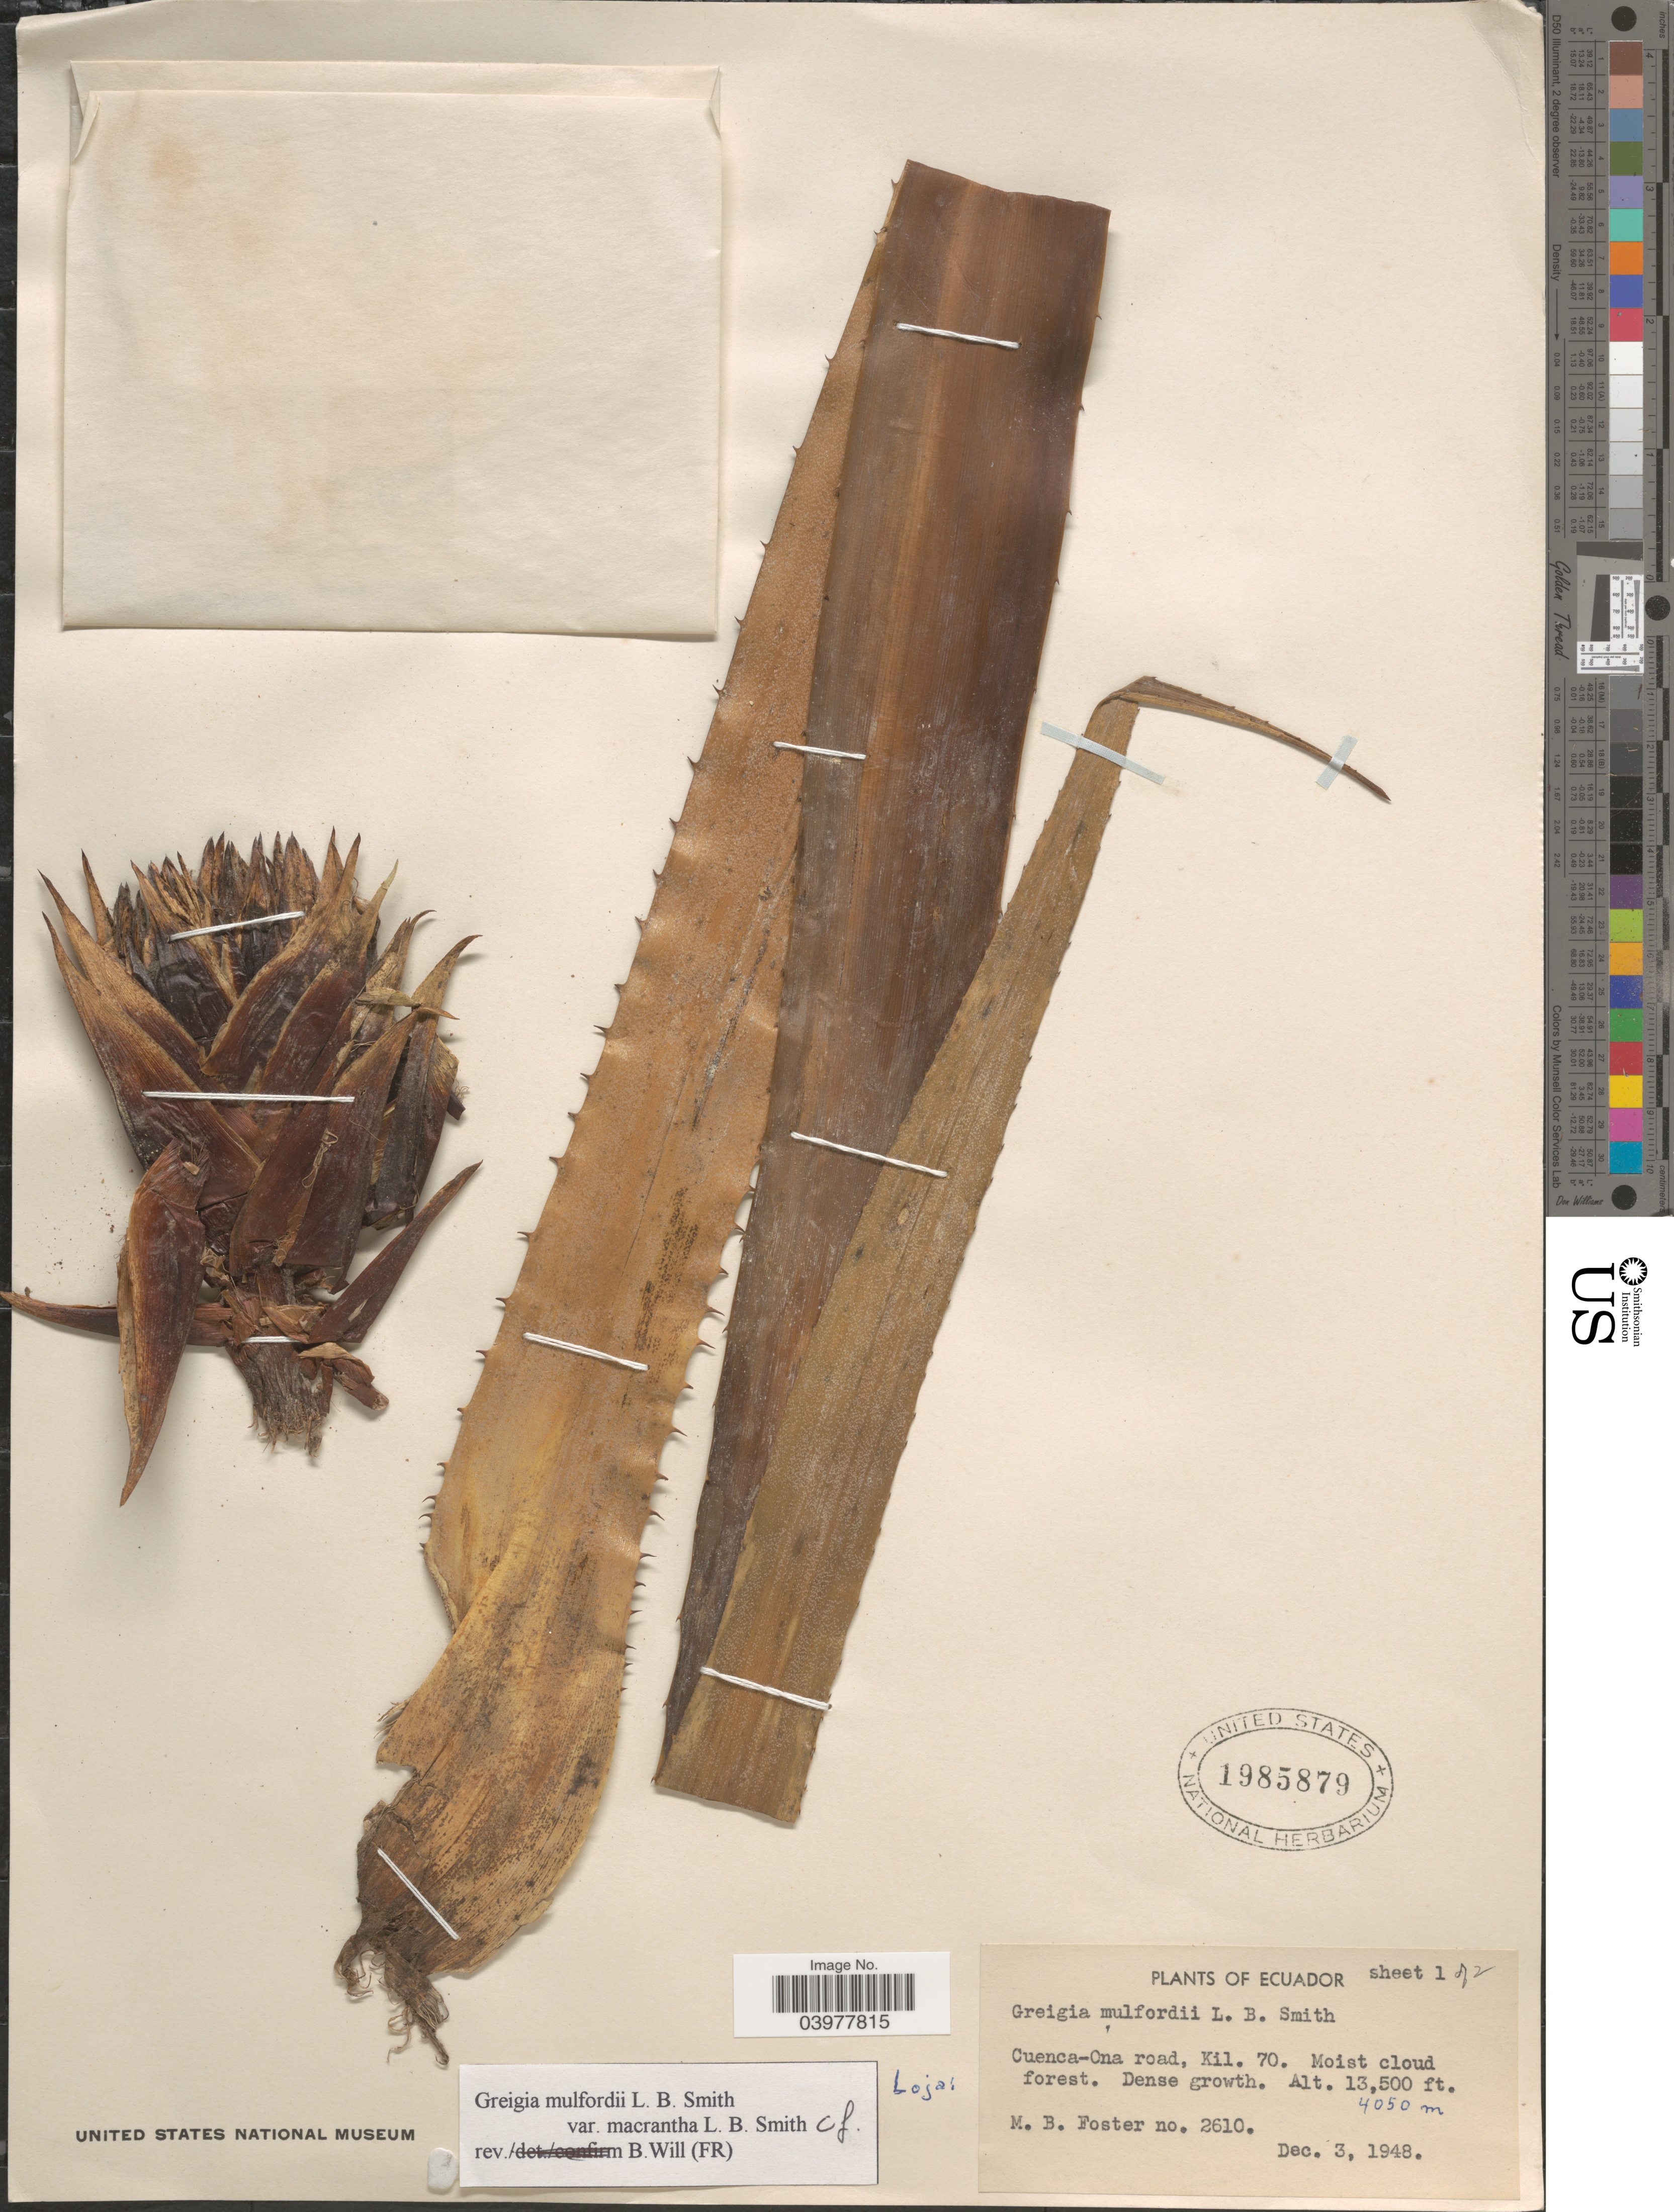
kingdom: Plantae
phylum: Tracheophyta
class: Liliopsida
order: Poales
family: Bromeliaceae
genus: Greigia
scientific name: Greigia mulfordii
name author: L.B. Sm.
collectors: M. B. Foster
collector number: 2610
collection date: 1948-12-03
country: Ecuador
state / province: Loja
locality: Cuenca-Ona road, Kil. 70. Moist cloud forest.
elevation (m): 4115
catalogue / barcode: US 1985879